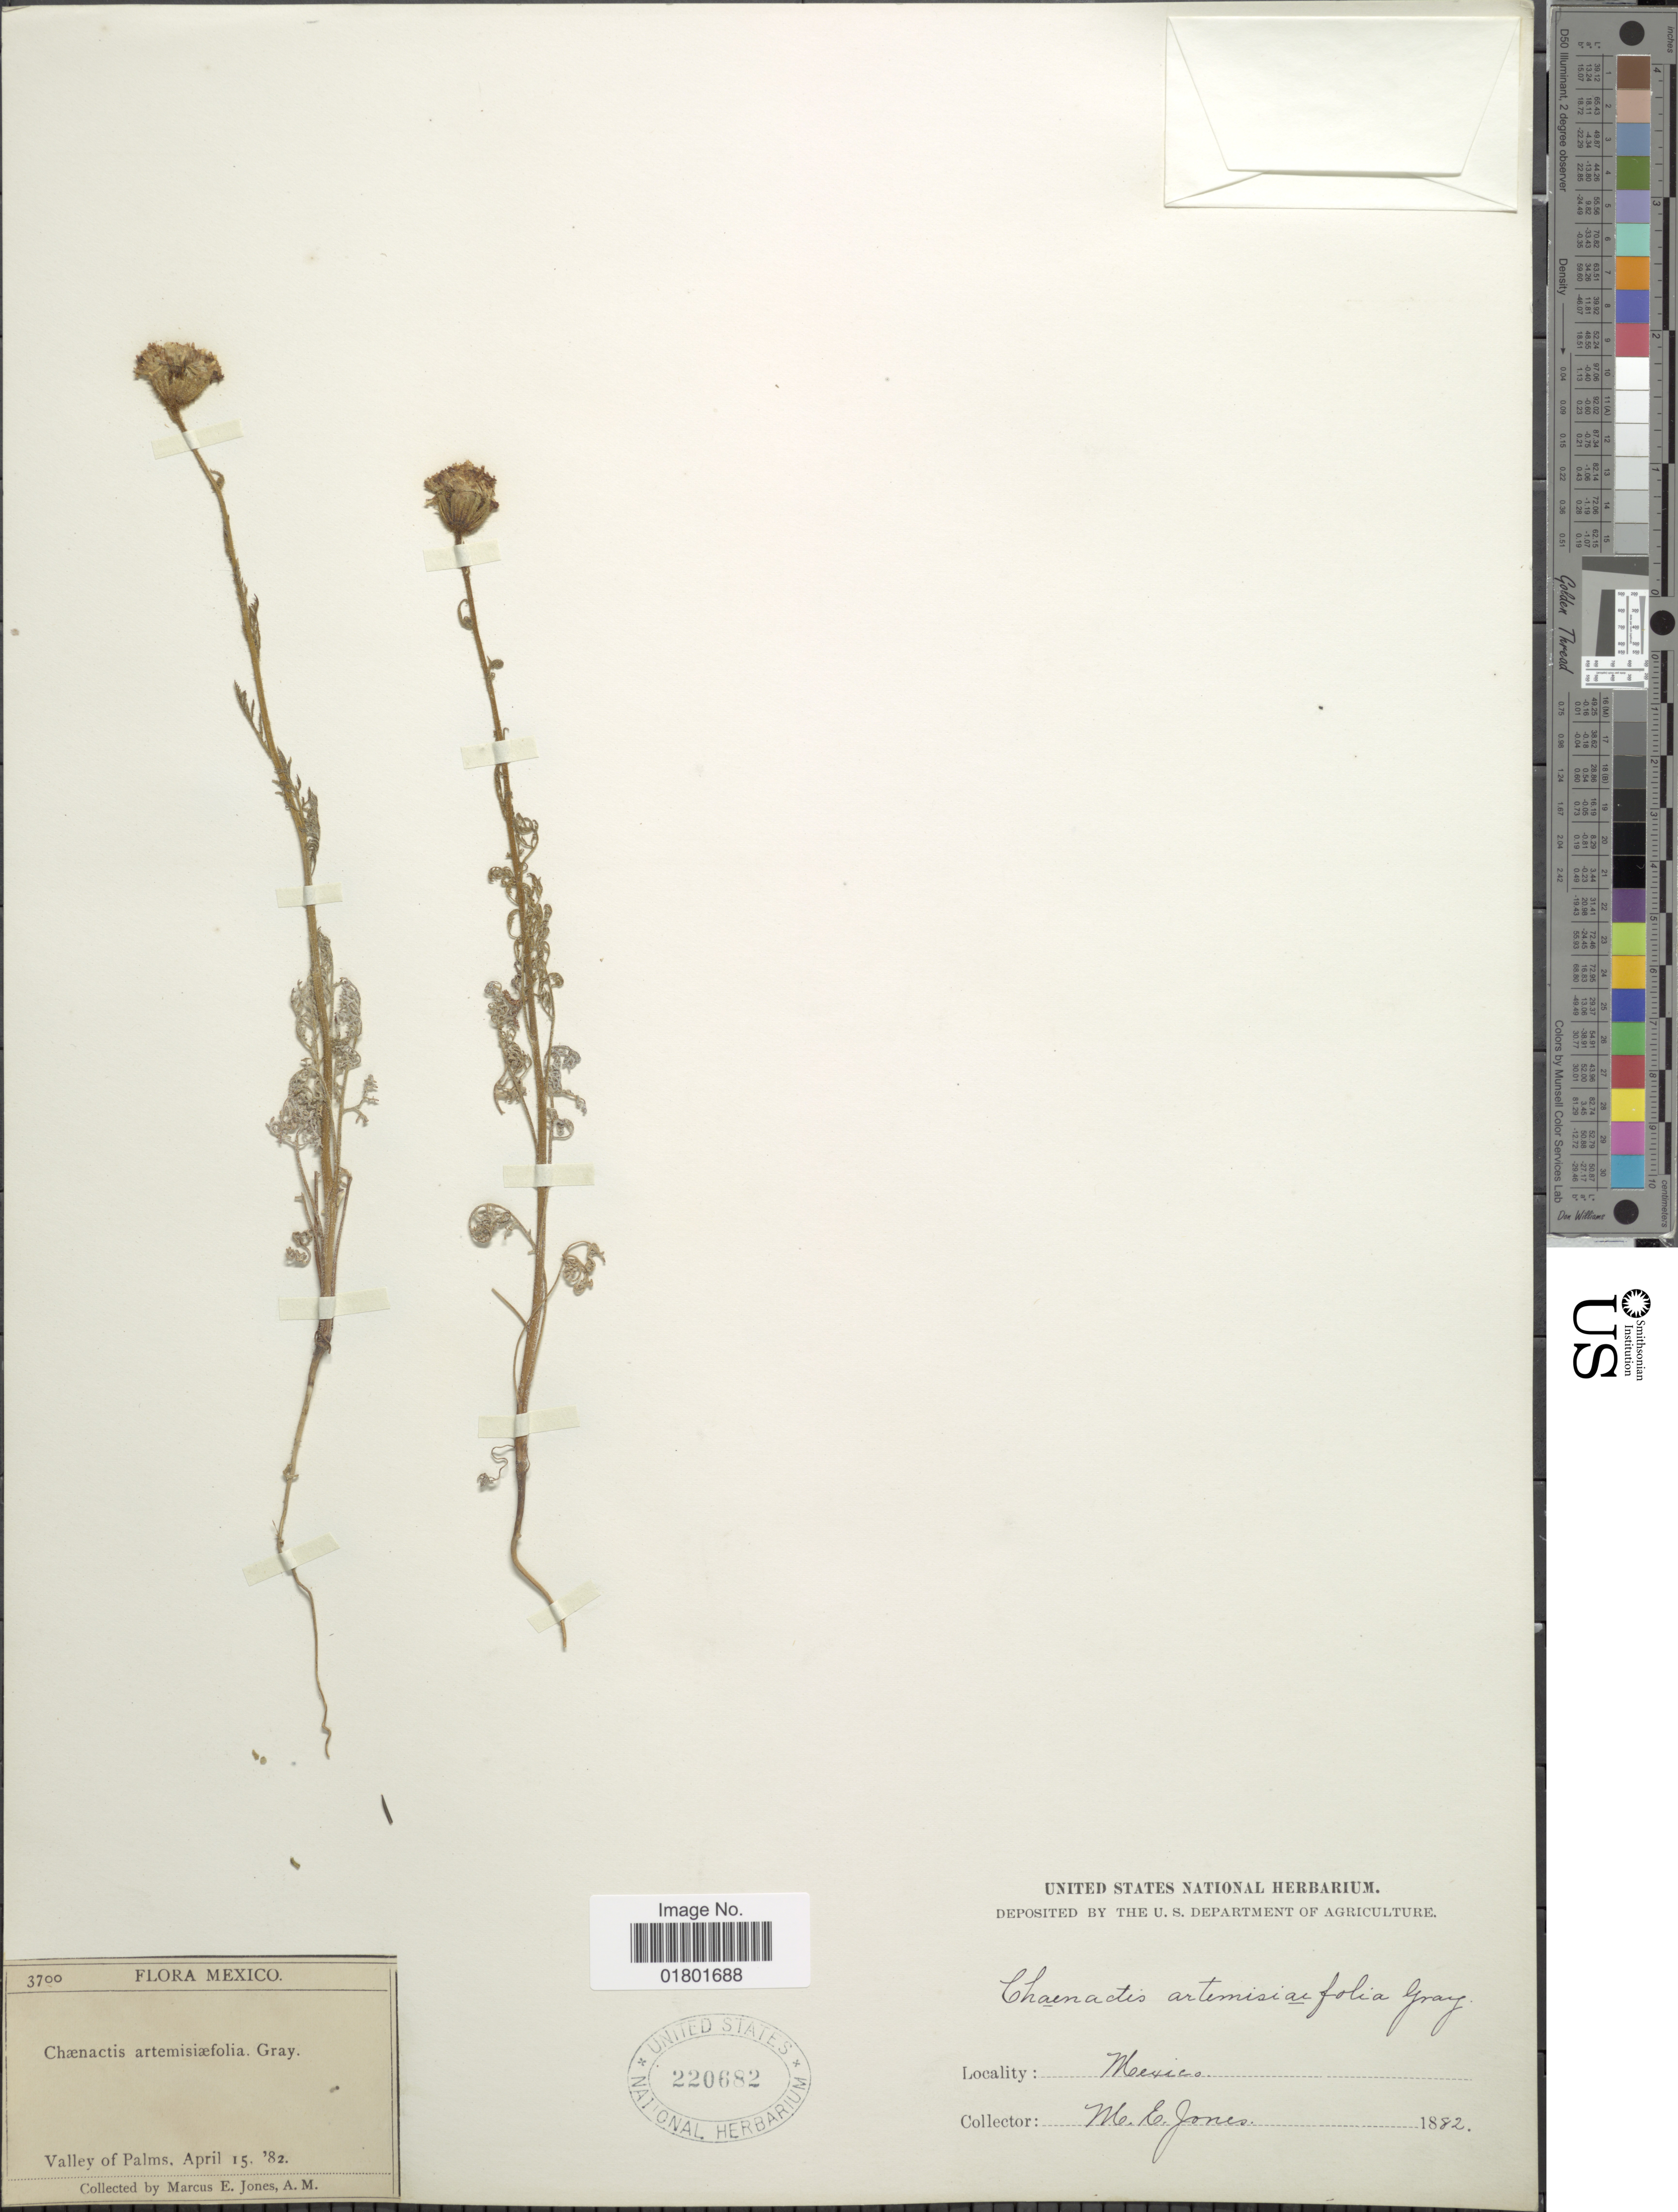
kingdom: Plantae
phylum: Tracheophyta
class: Magnoliopsida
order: Asterales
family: Asteraceae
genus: Chaenactis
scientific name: Chaenactis artemisiifolia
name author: A. Gray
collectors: M. E. Jones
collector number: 3700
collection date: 1882-04-15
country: Mexico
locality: Valley of Palms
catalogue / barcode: US 220682